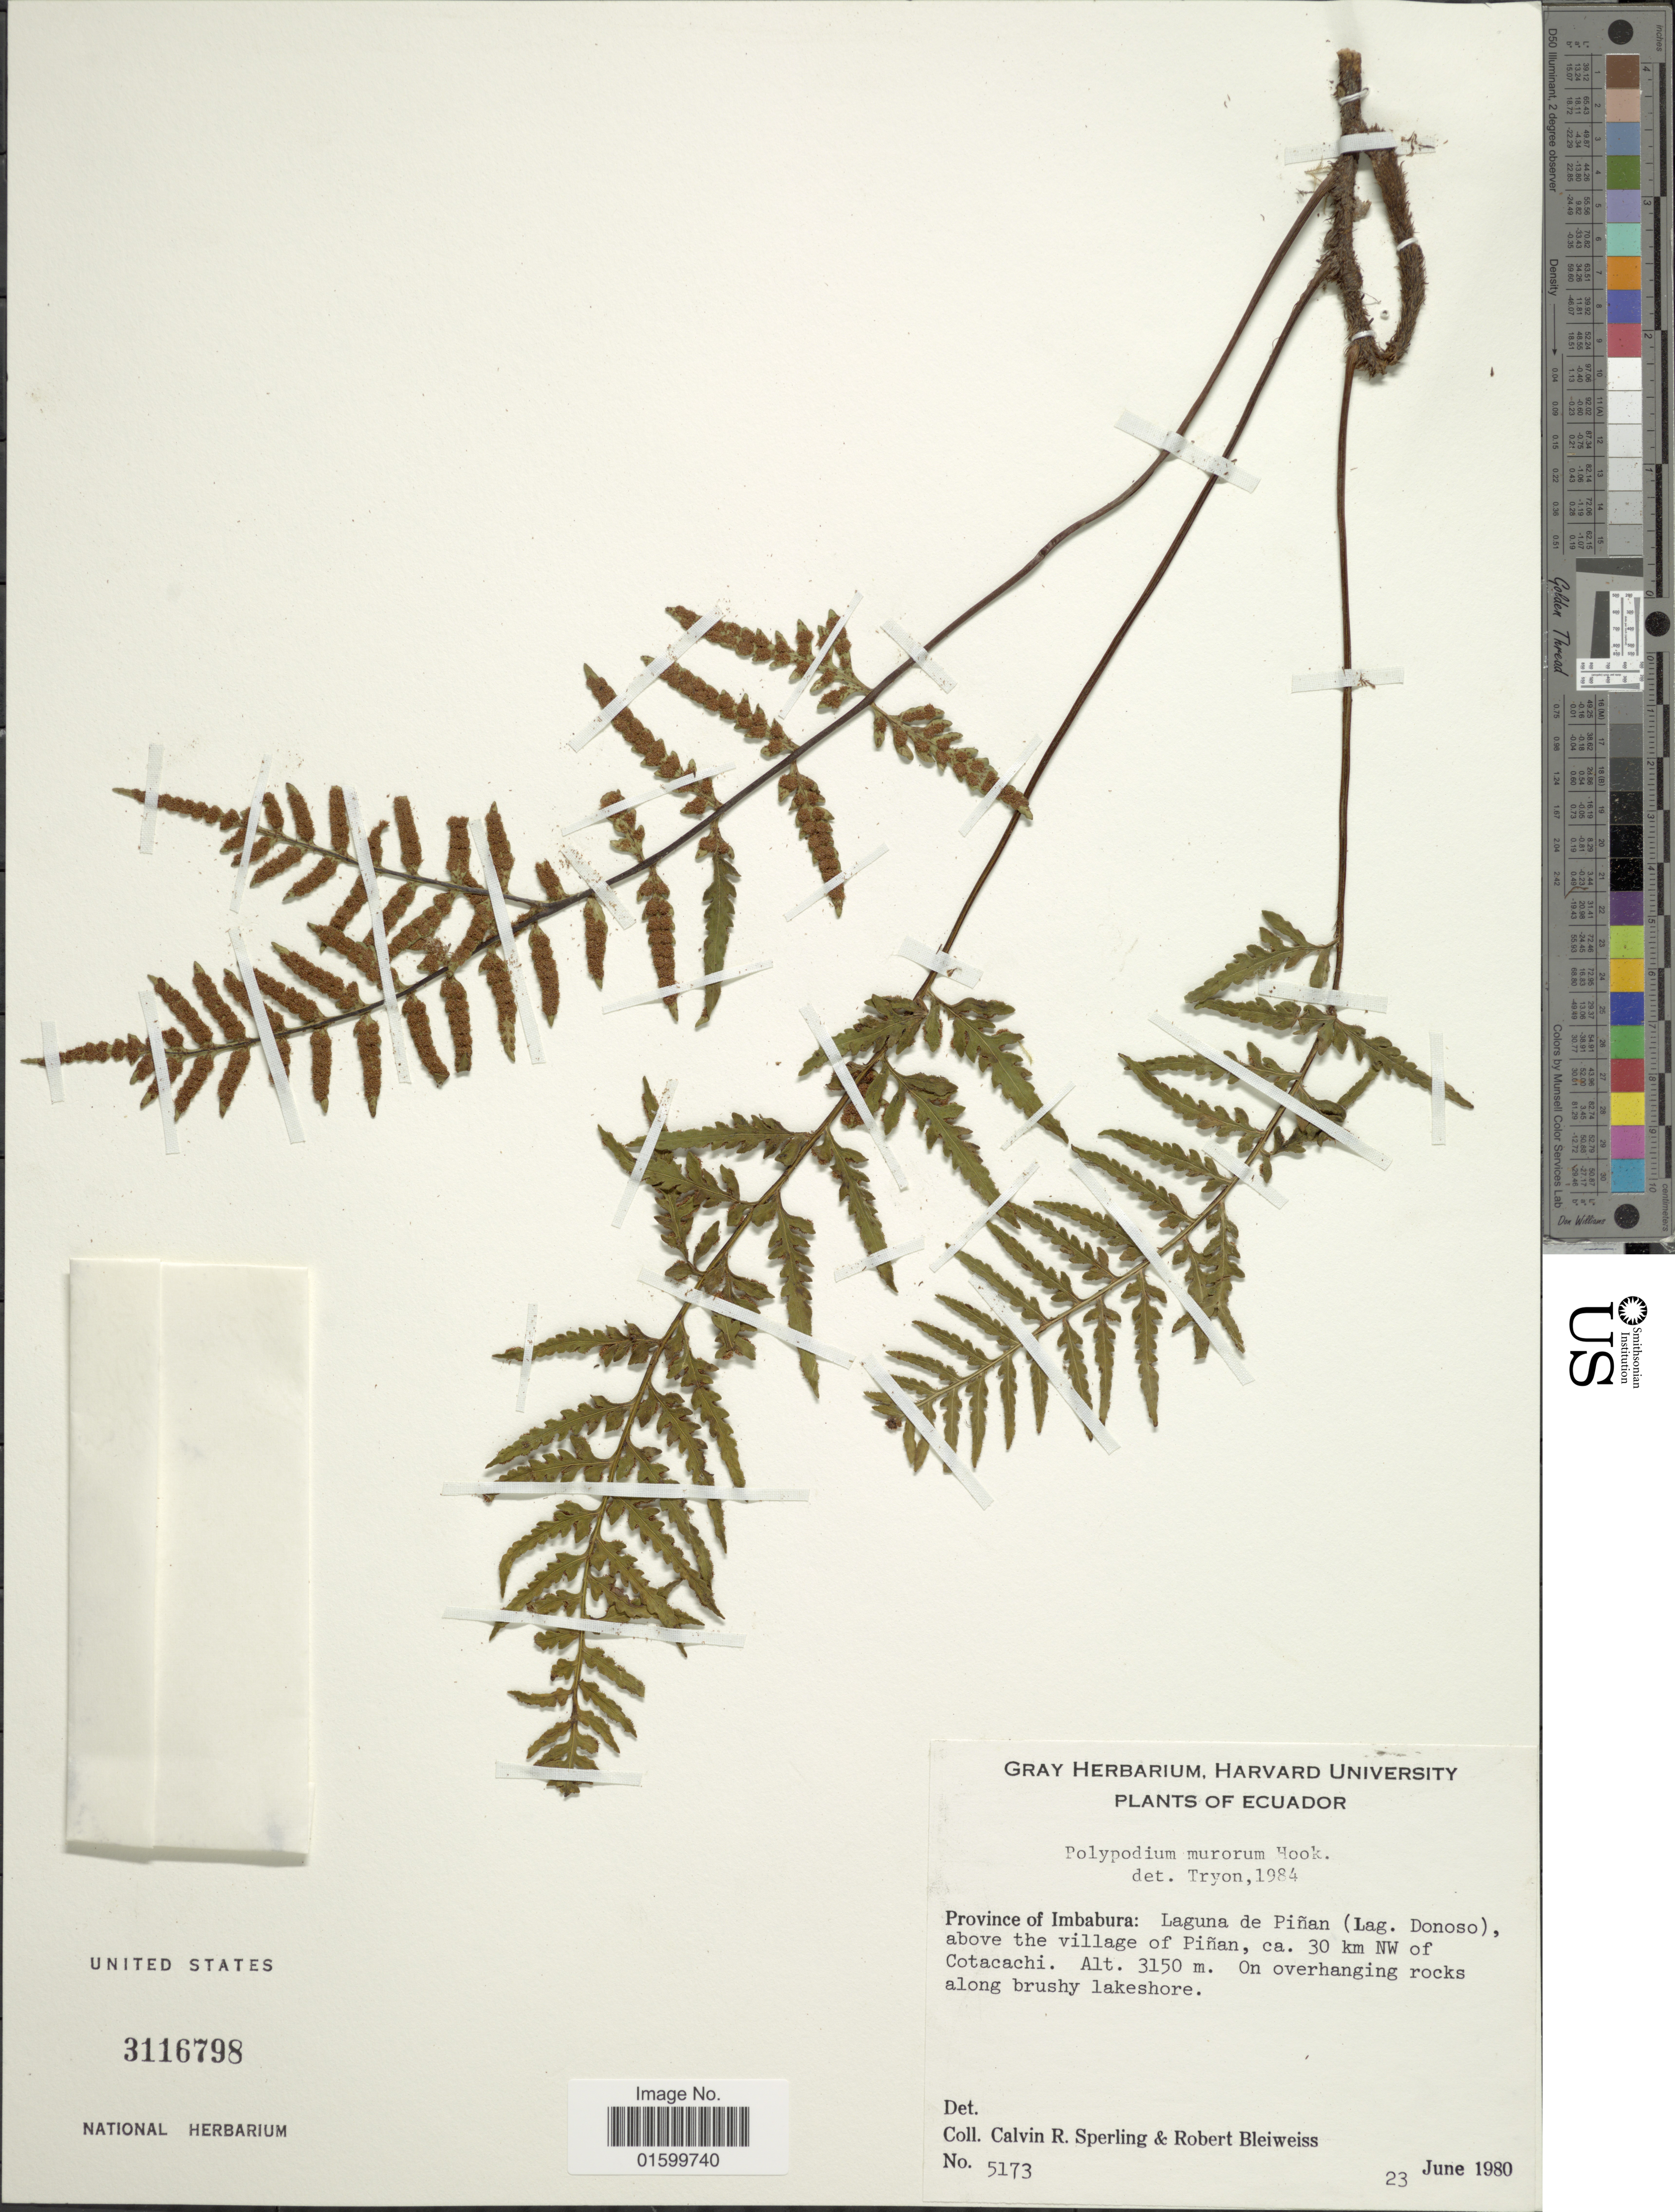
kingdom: Plantae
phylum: Tracheophyta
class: Polypodiopsida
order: Polypodiales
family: Polypodiaceae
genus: Pleopeltis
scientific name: Pleopeltis murorum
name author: (Hook.) A.R. Sm. & Tejero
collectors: C. R. Sperling & R. Bleiweiss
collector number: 5173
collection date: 1980-06-23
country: Ecuador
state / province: Imbabura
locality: Province of Imbabura: Laguna de Pinan (Lag. Donoso), above the village of Pinan, ca 30 km NW of Cotacachi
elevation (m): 3150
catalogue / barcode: US 3116798